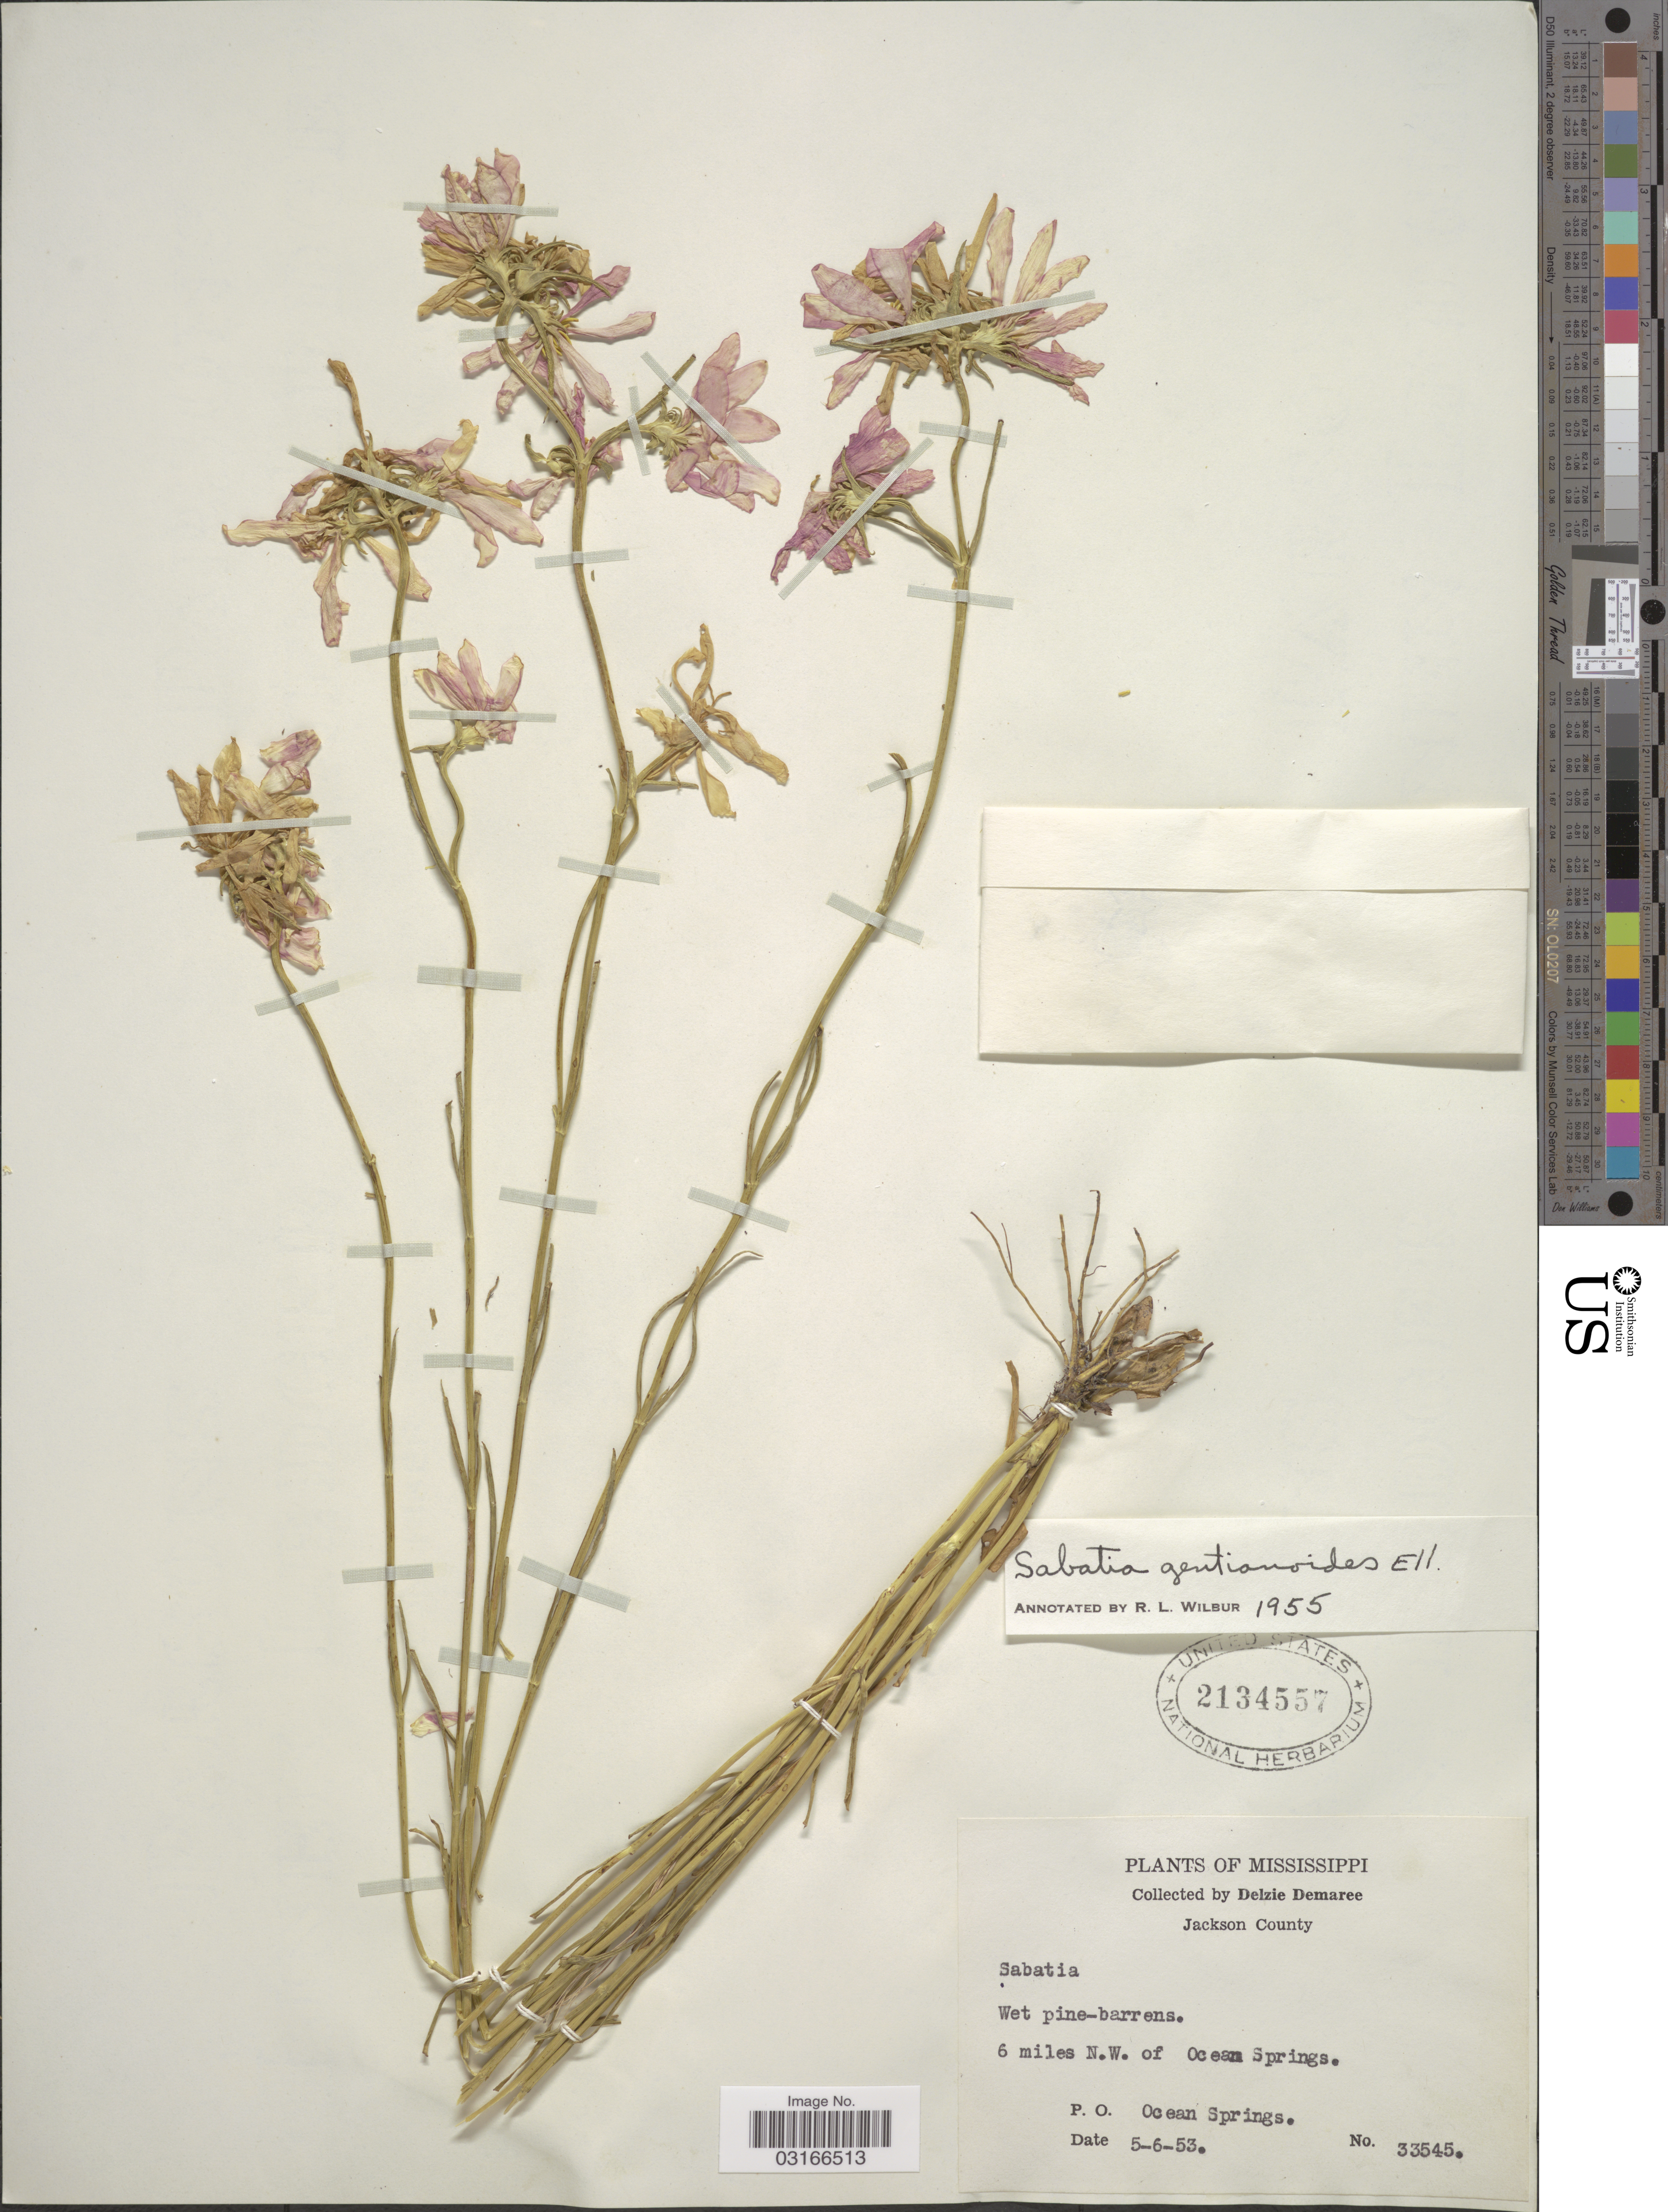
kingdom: Plantae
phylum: Tracheophyta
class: Magnoliopsida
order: Gentianales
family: Gentianaceae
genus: Sabatia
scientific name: Sabatia gentianoides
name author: Elliott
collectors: D. Demaree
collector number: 33545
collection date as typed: Transcribed d/m/y: 6/5/53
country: United States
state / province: Mississippi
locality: Jackson County, 6 miles N.W. of Ocean Springs, P.O. Ocean Springs.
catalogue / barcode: US 2134557